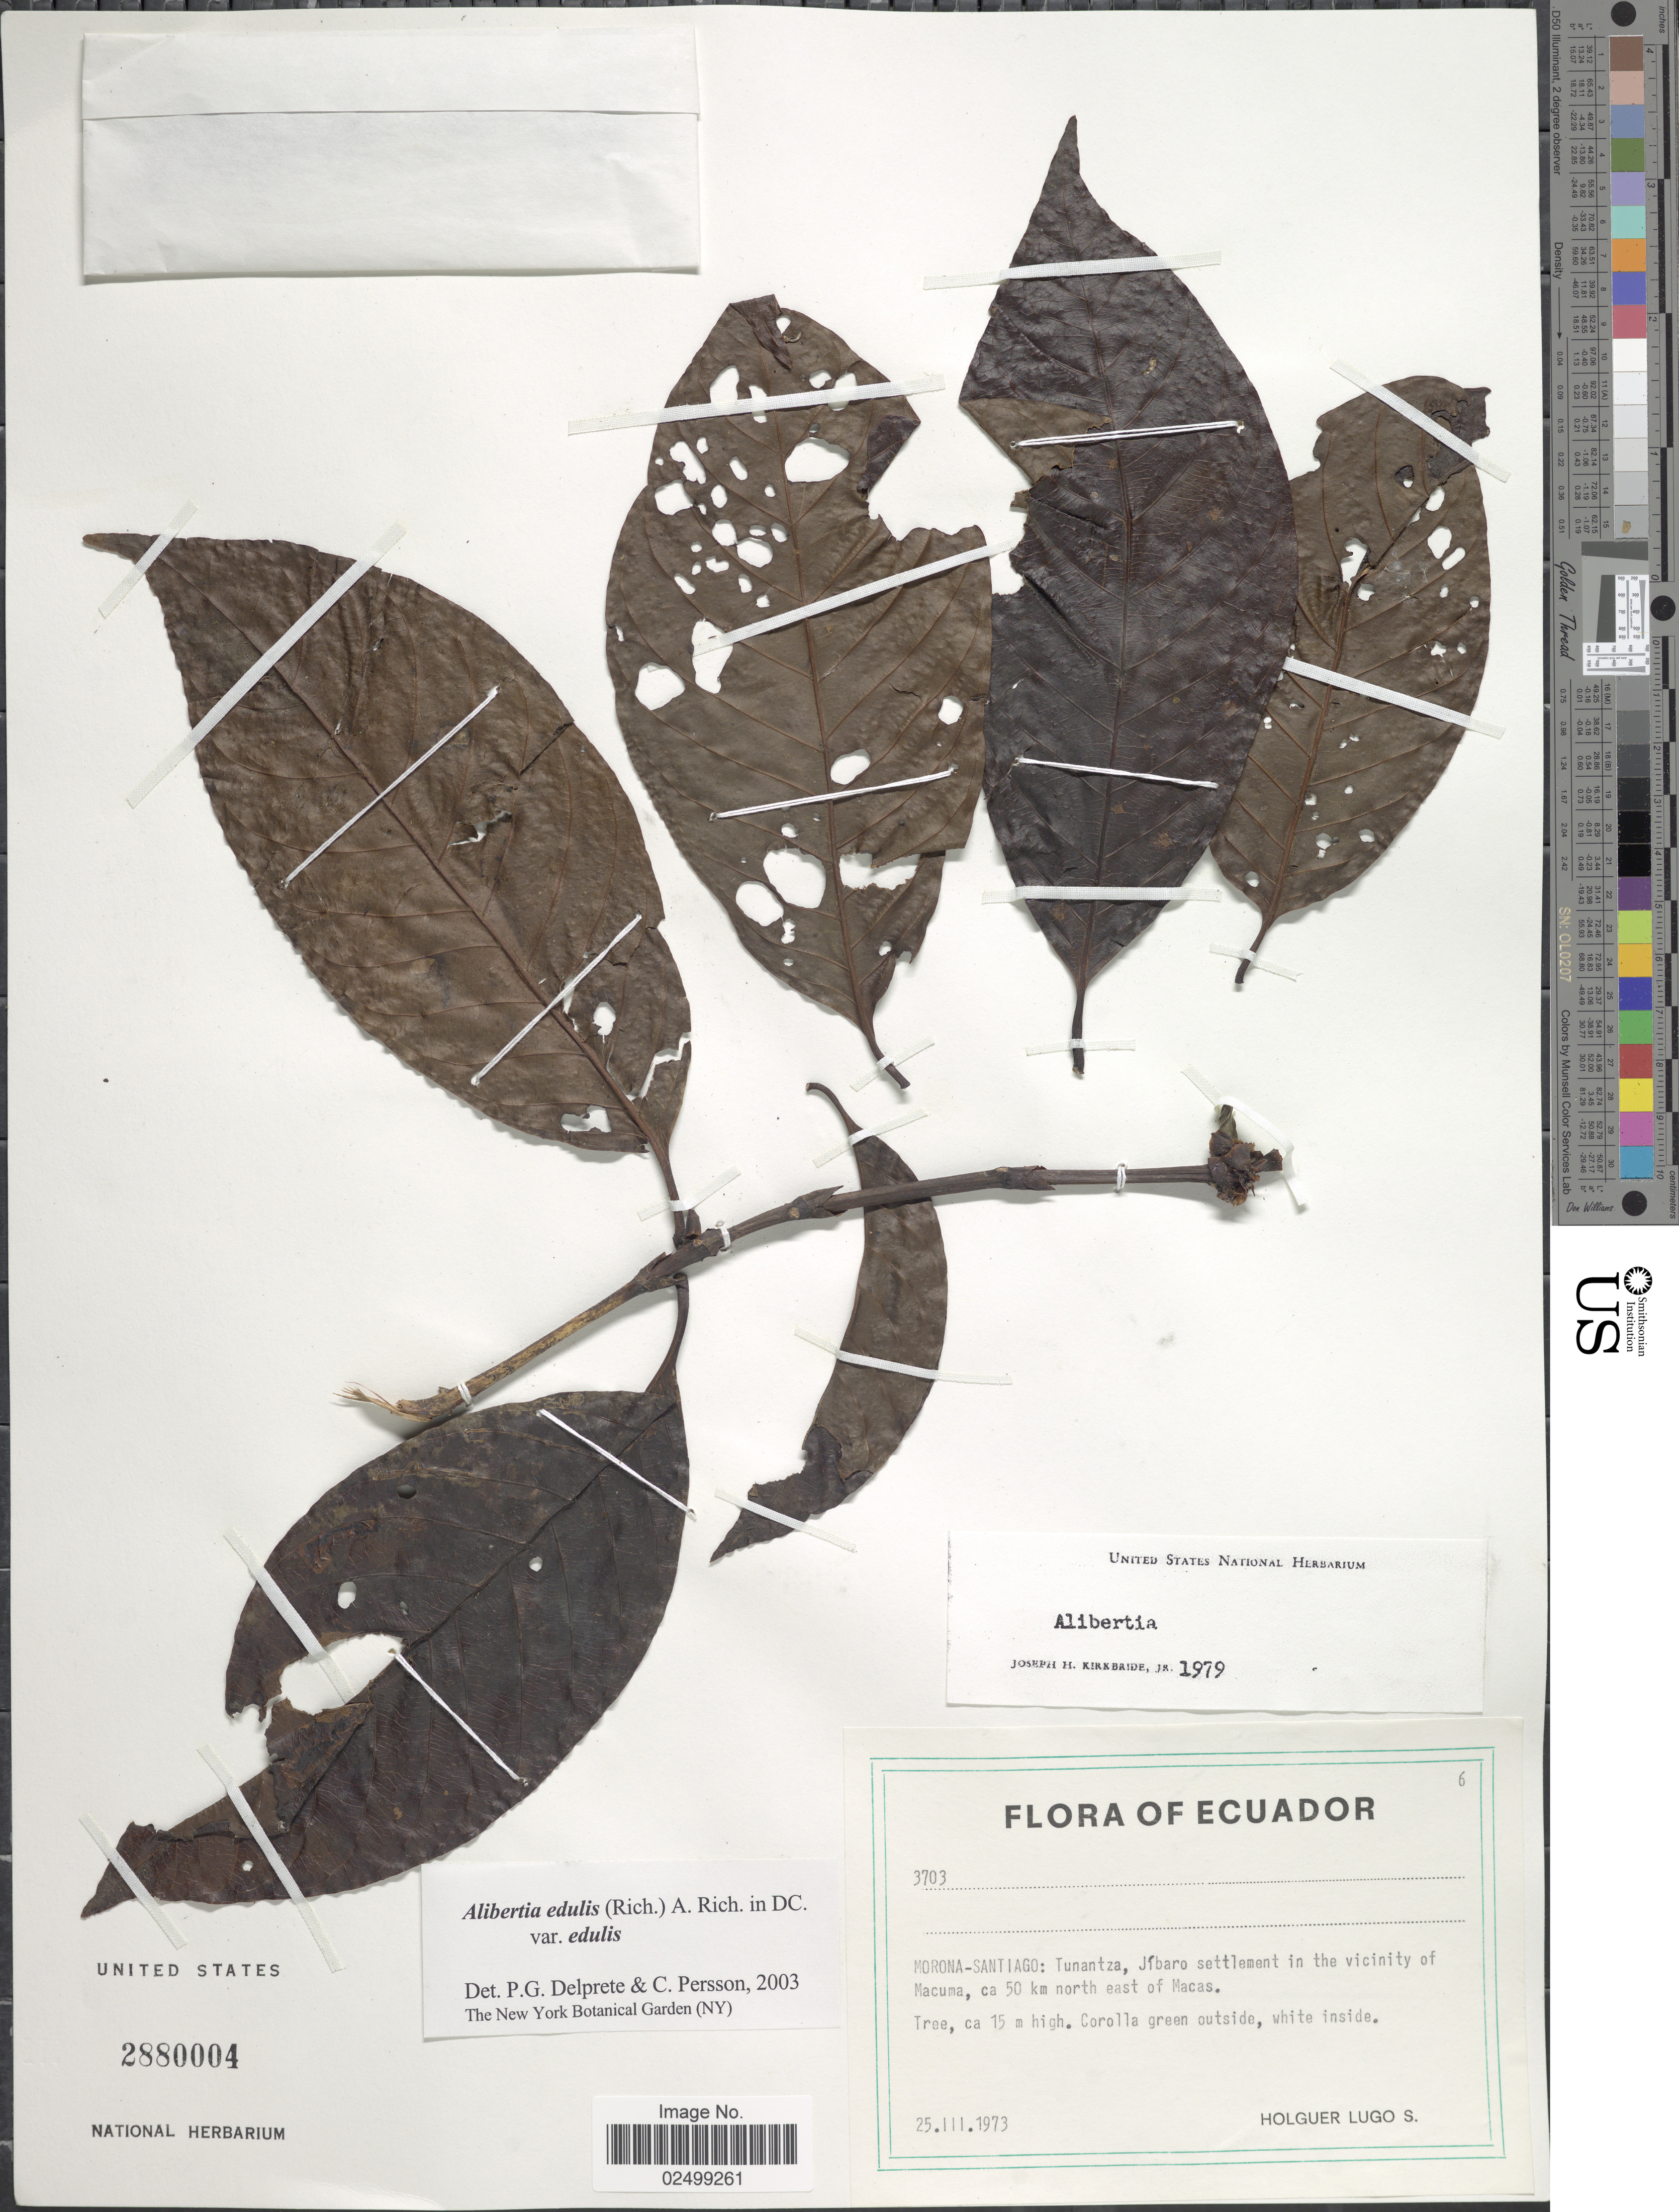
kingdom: Plantae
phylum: Tracheophyta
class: Magnoliopsida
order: Gentianales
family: Rubiaceae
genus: Alibertia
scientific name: Alibertia edulis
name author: (Rich.) A. Rich. ex DC.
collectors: H. Lugo S.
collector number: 3703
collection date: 1973-03-25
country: Ecuador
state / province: Morona-Santiago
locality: Tunantza, Jíbaro settlement in the vicinity of Macuma, ca 50 km north east of Macas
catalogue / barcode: US 2880004